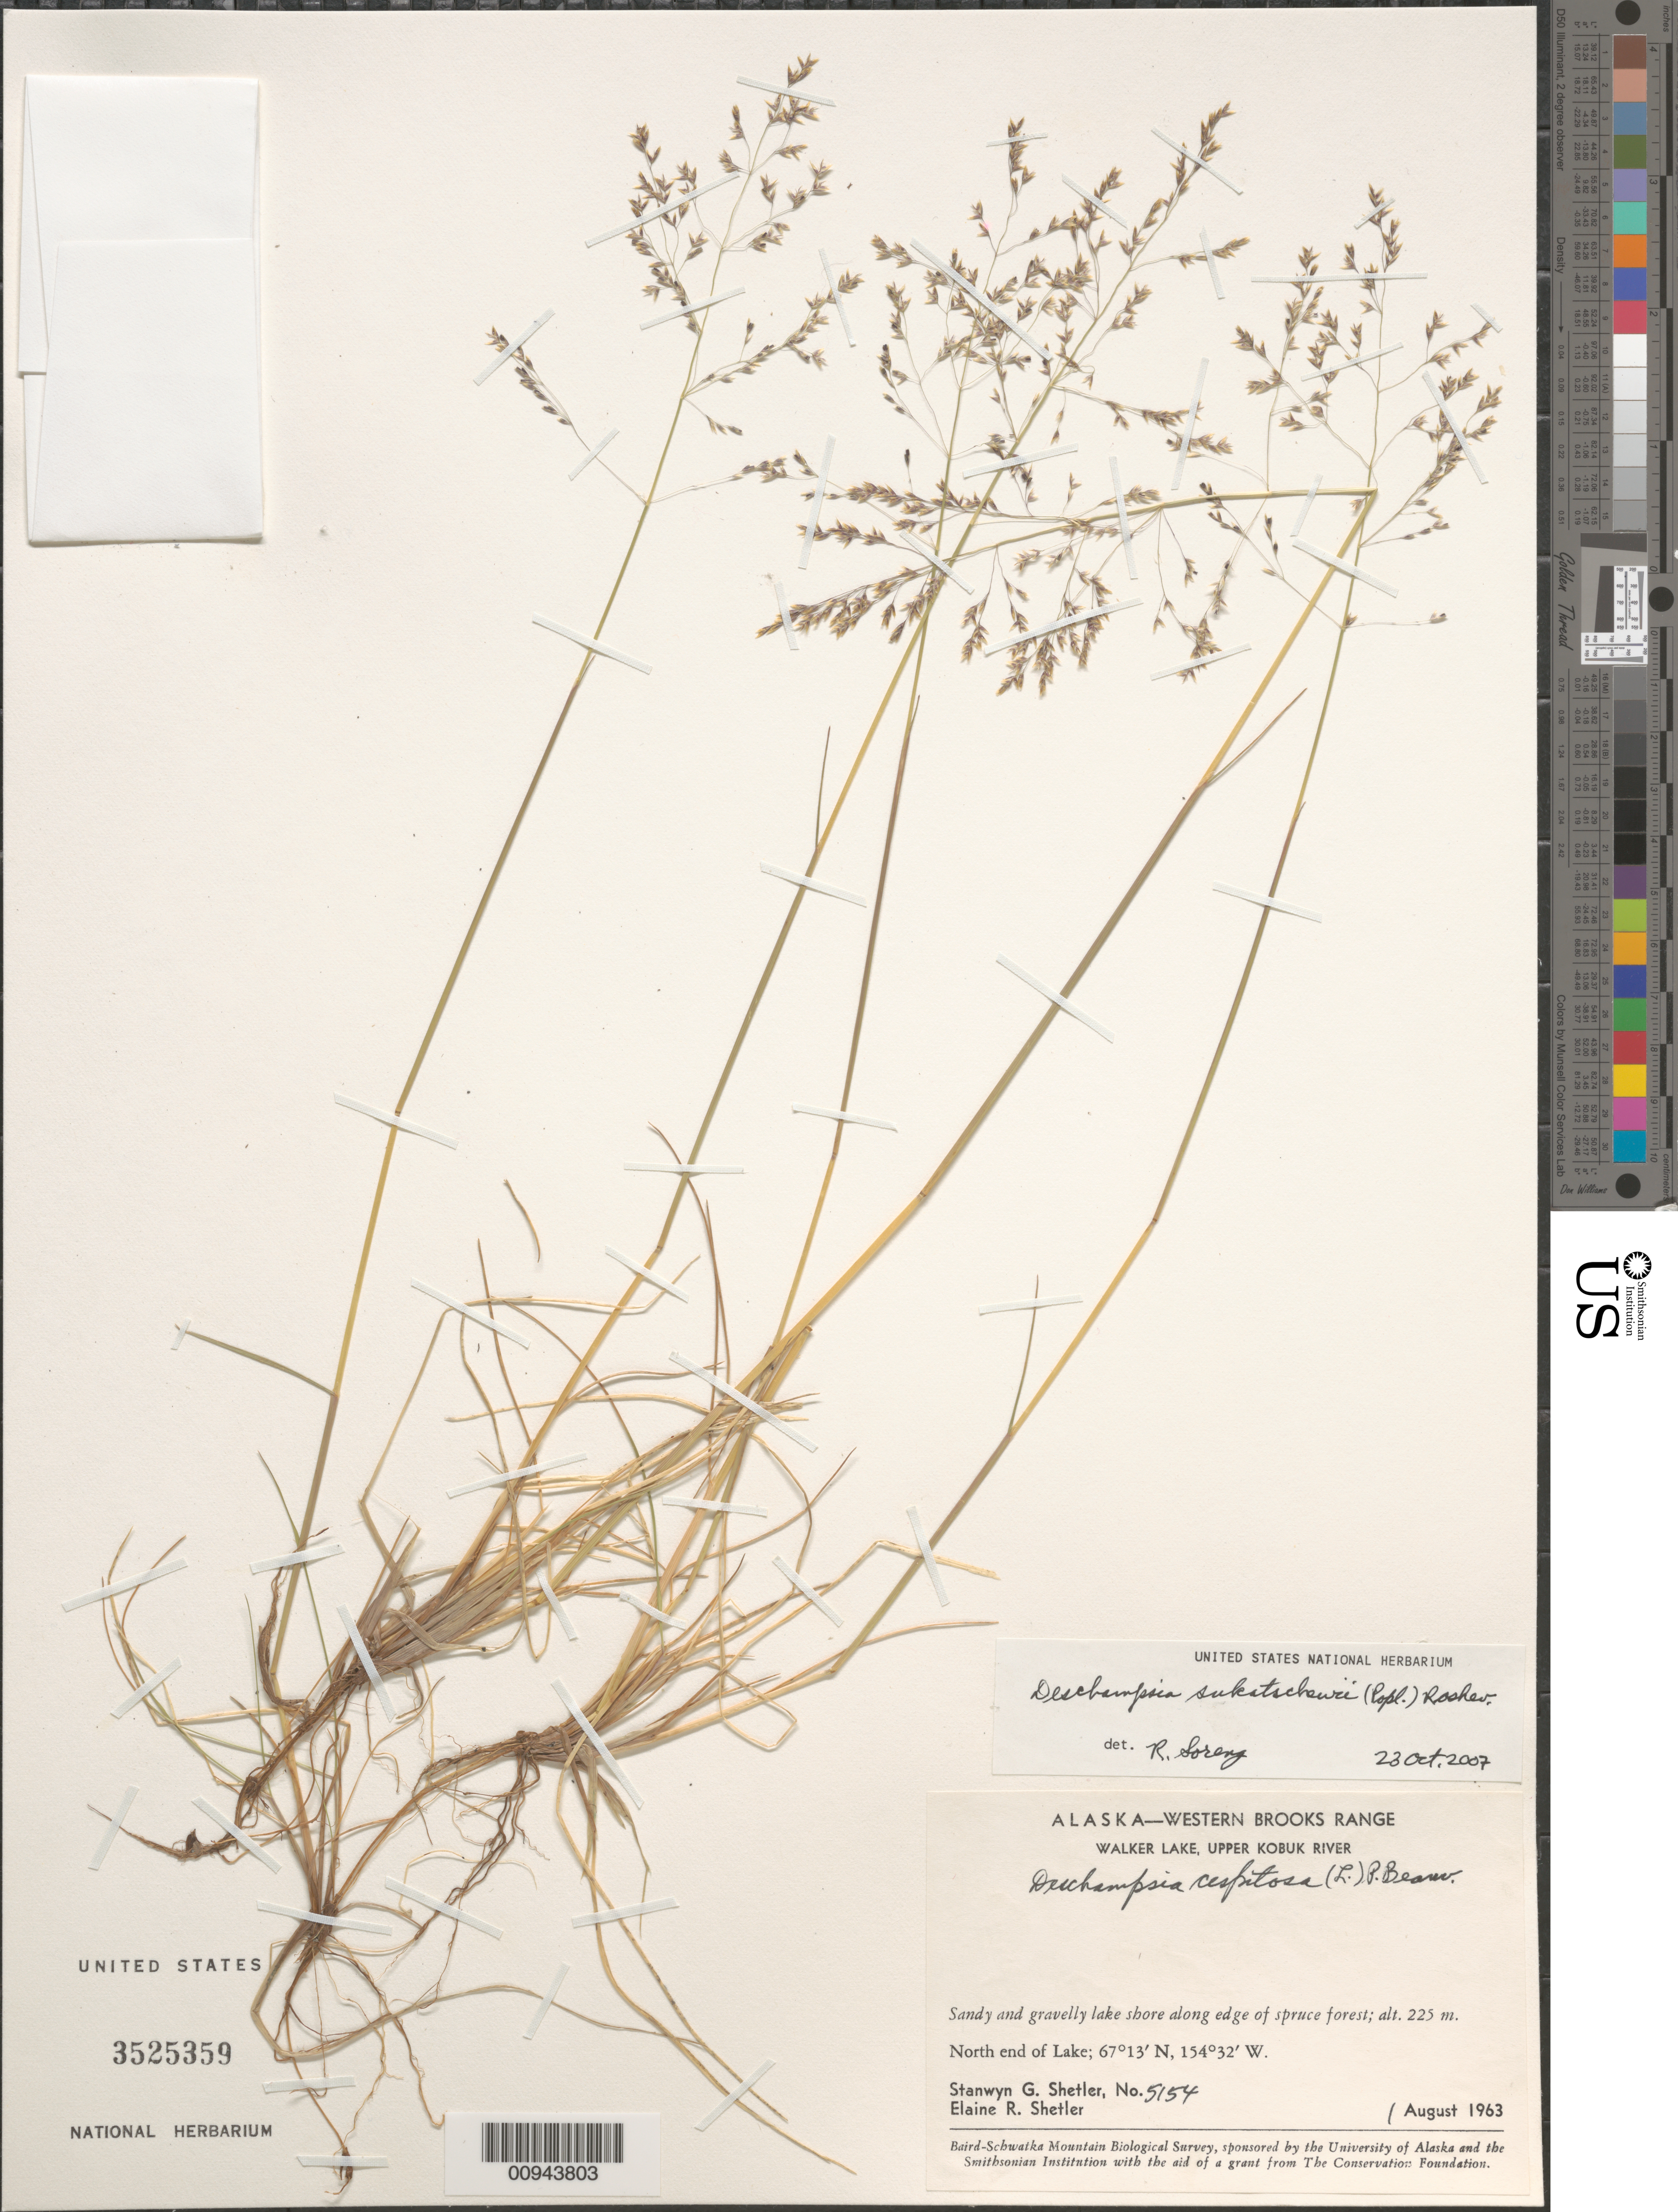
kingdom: Plantae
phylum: Tracheophyta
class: Liliopsida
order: Poales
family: Poaceae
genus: Deschampsia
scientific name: Deschampsia sukatschewii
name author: (Popl.) Roshev.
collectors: S. Shetler & E. R. Shetler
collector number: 5154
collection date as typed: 01 Aug 1963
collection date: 1963-08-01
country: United States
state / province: Alaska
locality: North end of Walker Lake. Western Brooks Range, Upper Kobuk River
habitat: Sandy and gravelly lake shore along edge of spruce forest.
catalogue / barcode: US 3525359